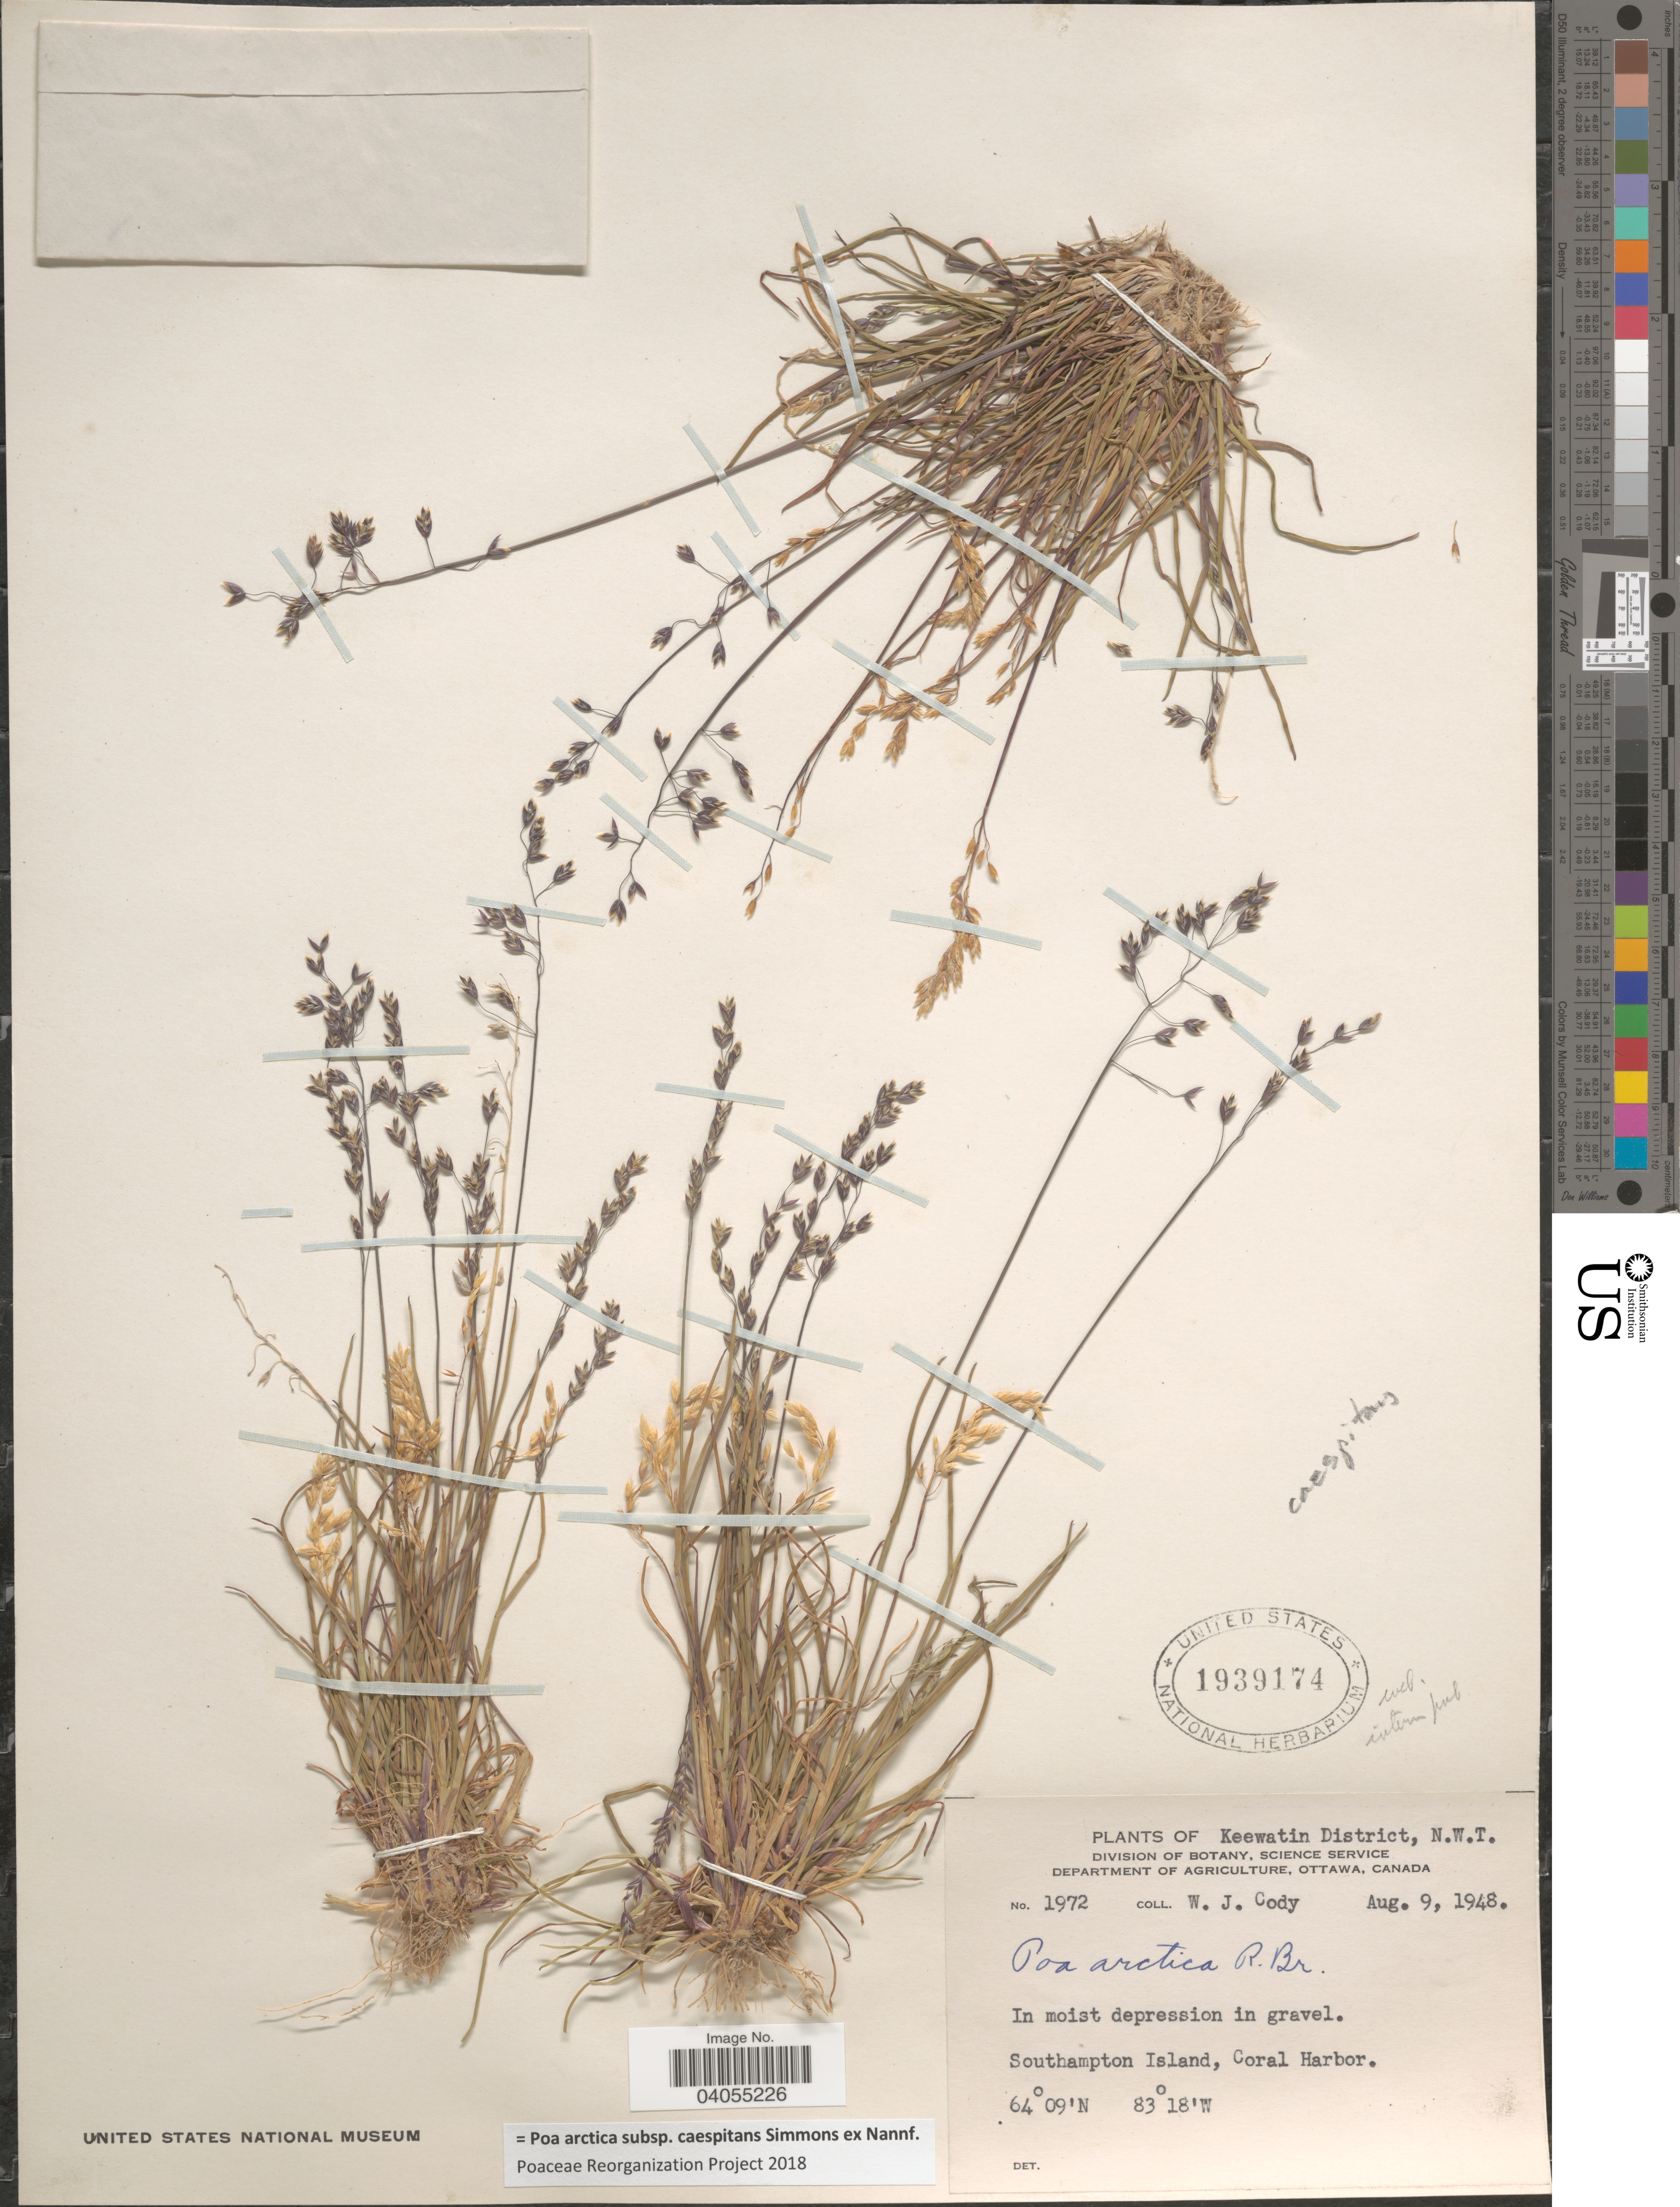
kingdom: Plantae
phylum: Tracheophyta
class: Liliopsida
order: Poales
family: Poaceae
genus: Poa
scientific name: Poa arctica subsp. caespitans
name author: Simmons ex Nannf.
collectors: W. Cody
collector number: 1972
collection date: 1948-08-09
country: Canada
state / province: Northwest Territories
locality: Keewatin District. Southampton Island, Coral Harbor.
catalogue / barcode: US 1939174